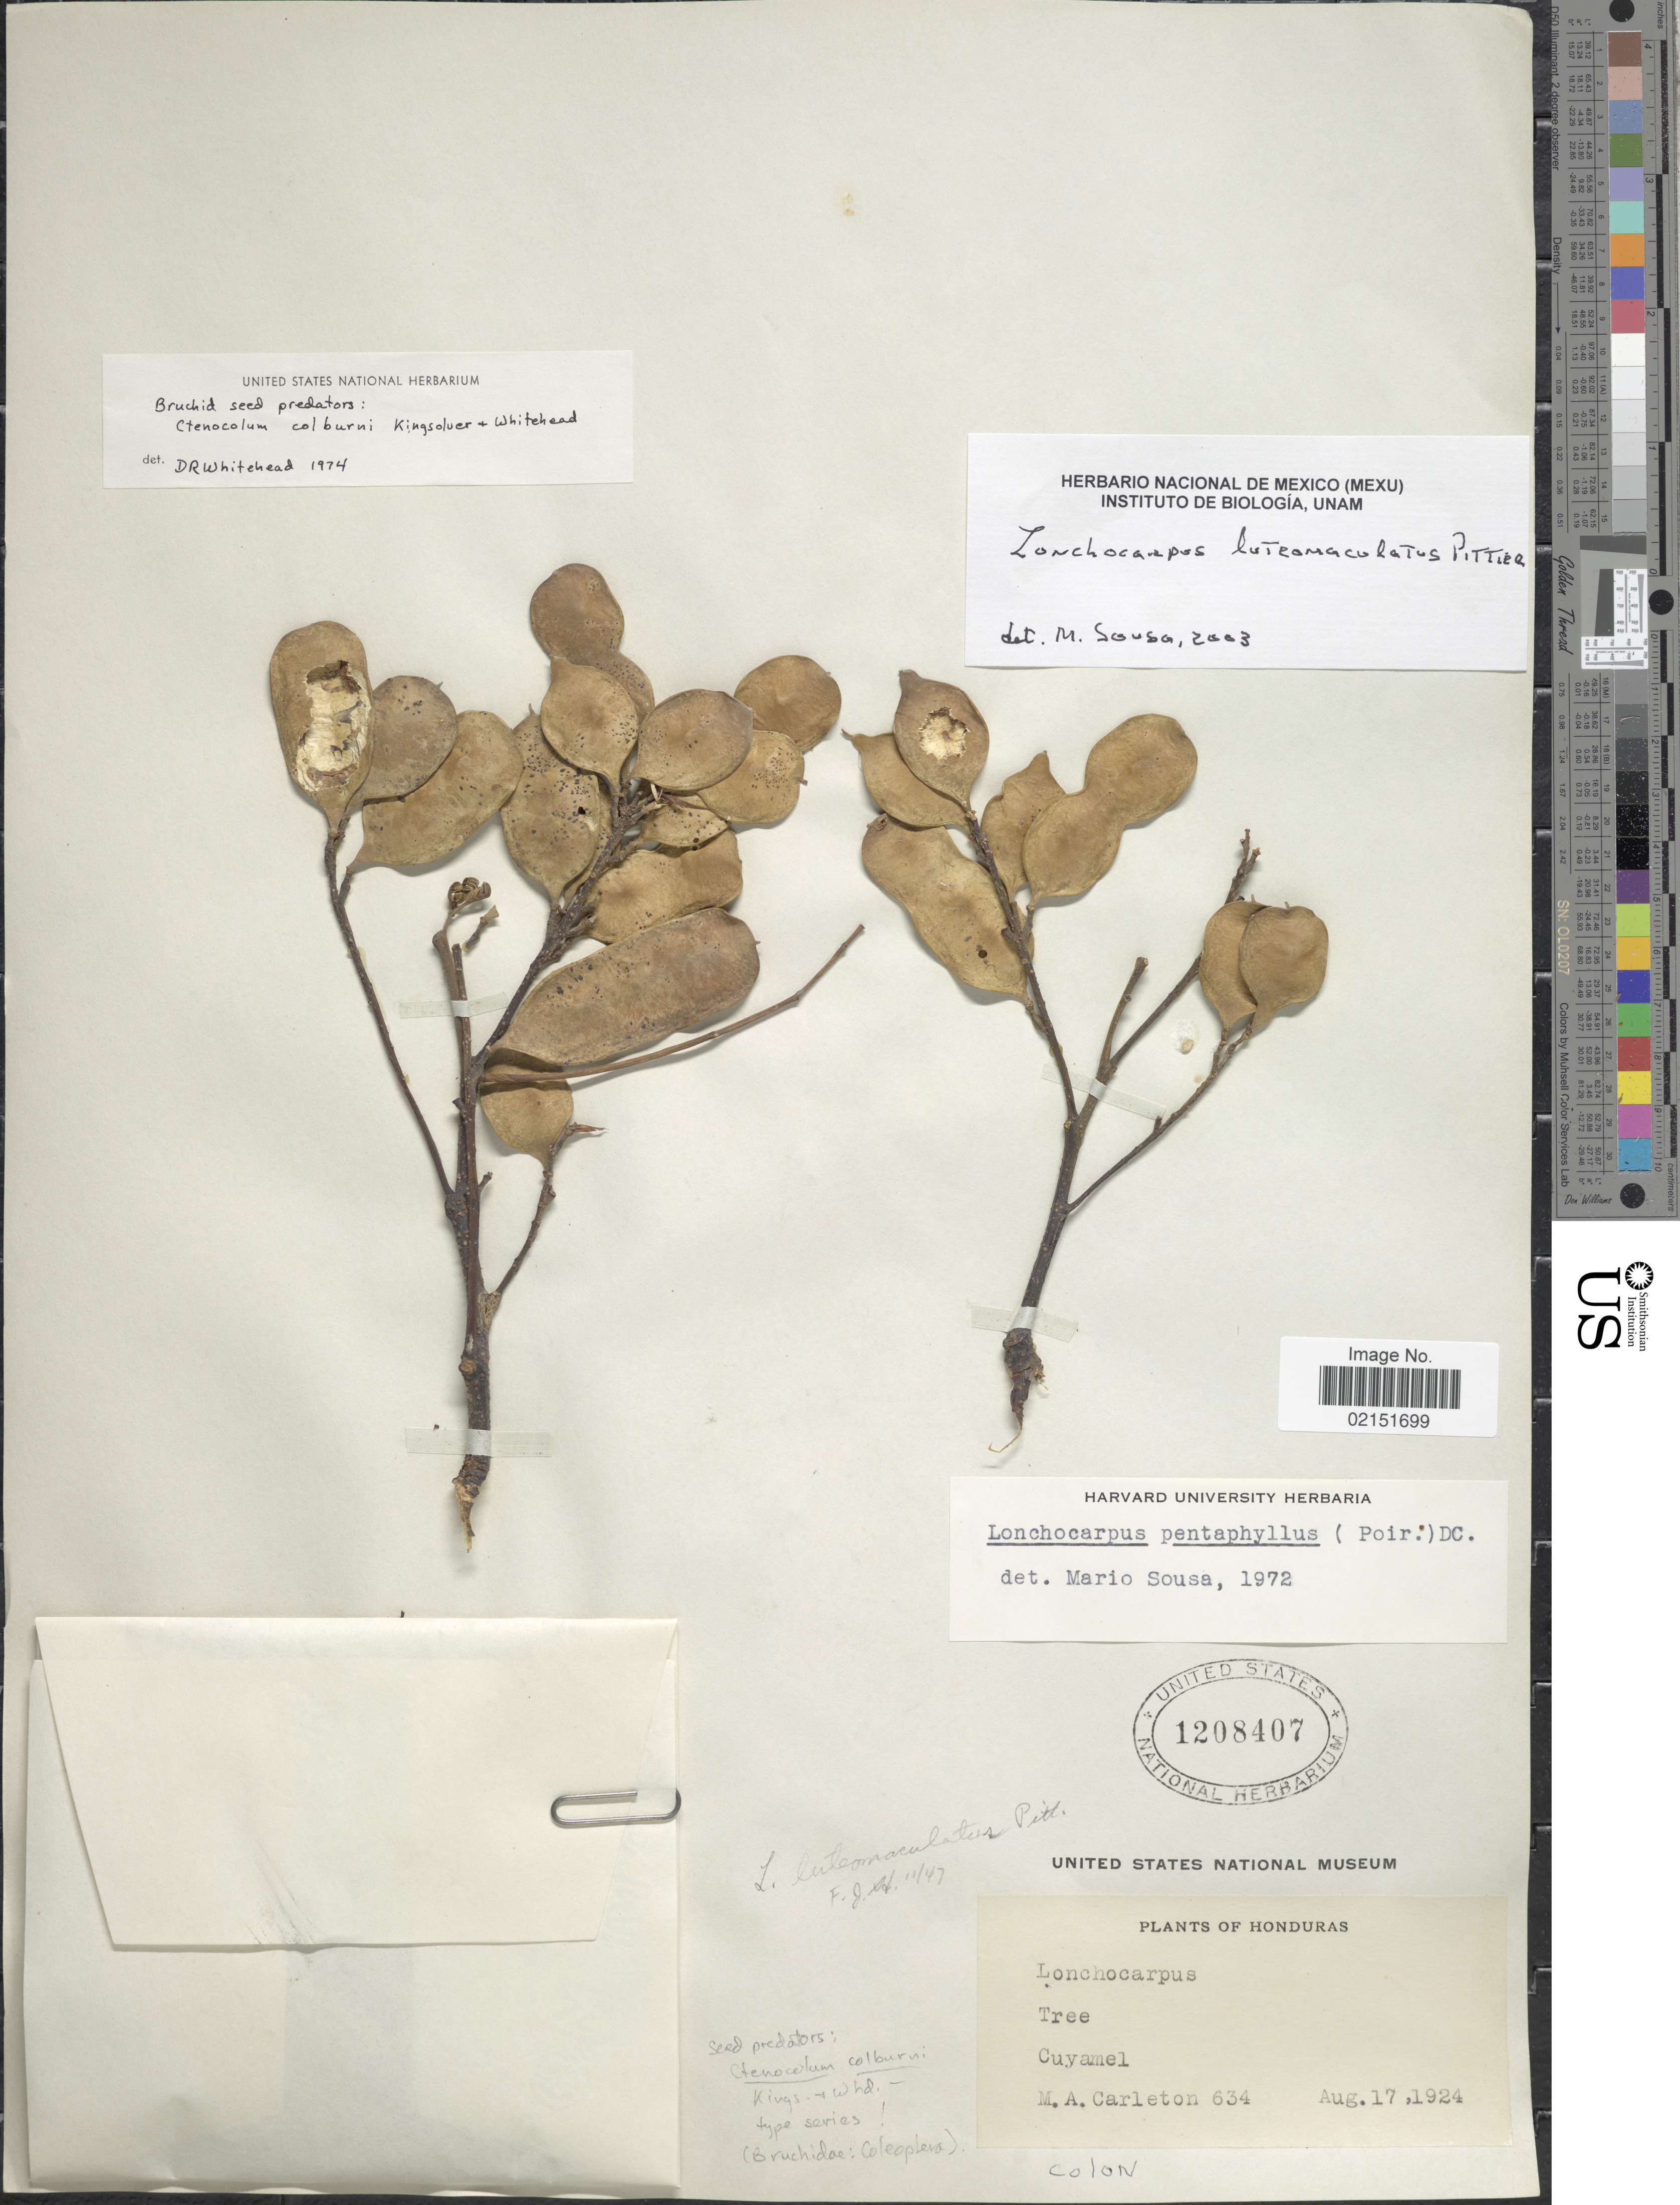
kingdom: Plantae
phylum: Tracheophyta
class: Magnoliopsida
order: Fabales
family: Fabaceae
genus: Lonchocarpus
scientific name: Lonchocarpus luteomaculatus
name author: Pittier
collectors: M. A. Carleton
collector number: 634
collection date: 1924-08-17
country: Honduras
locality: Cuyamel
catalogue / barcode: US 1208407